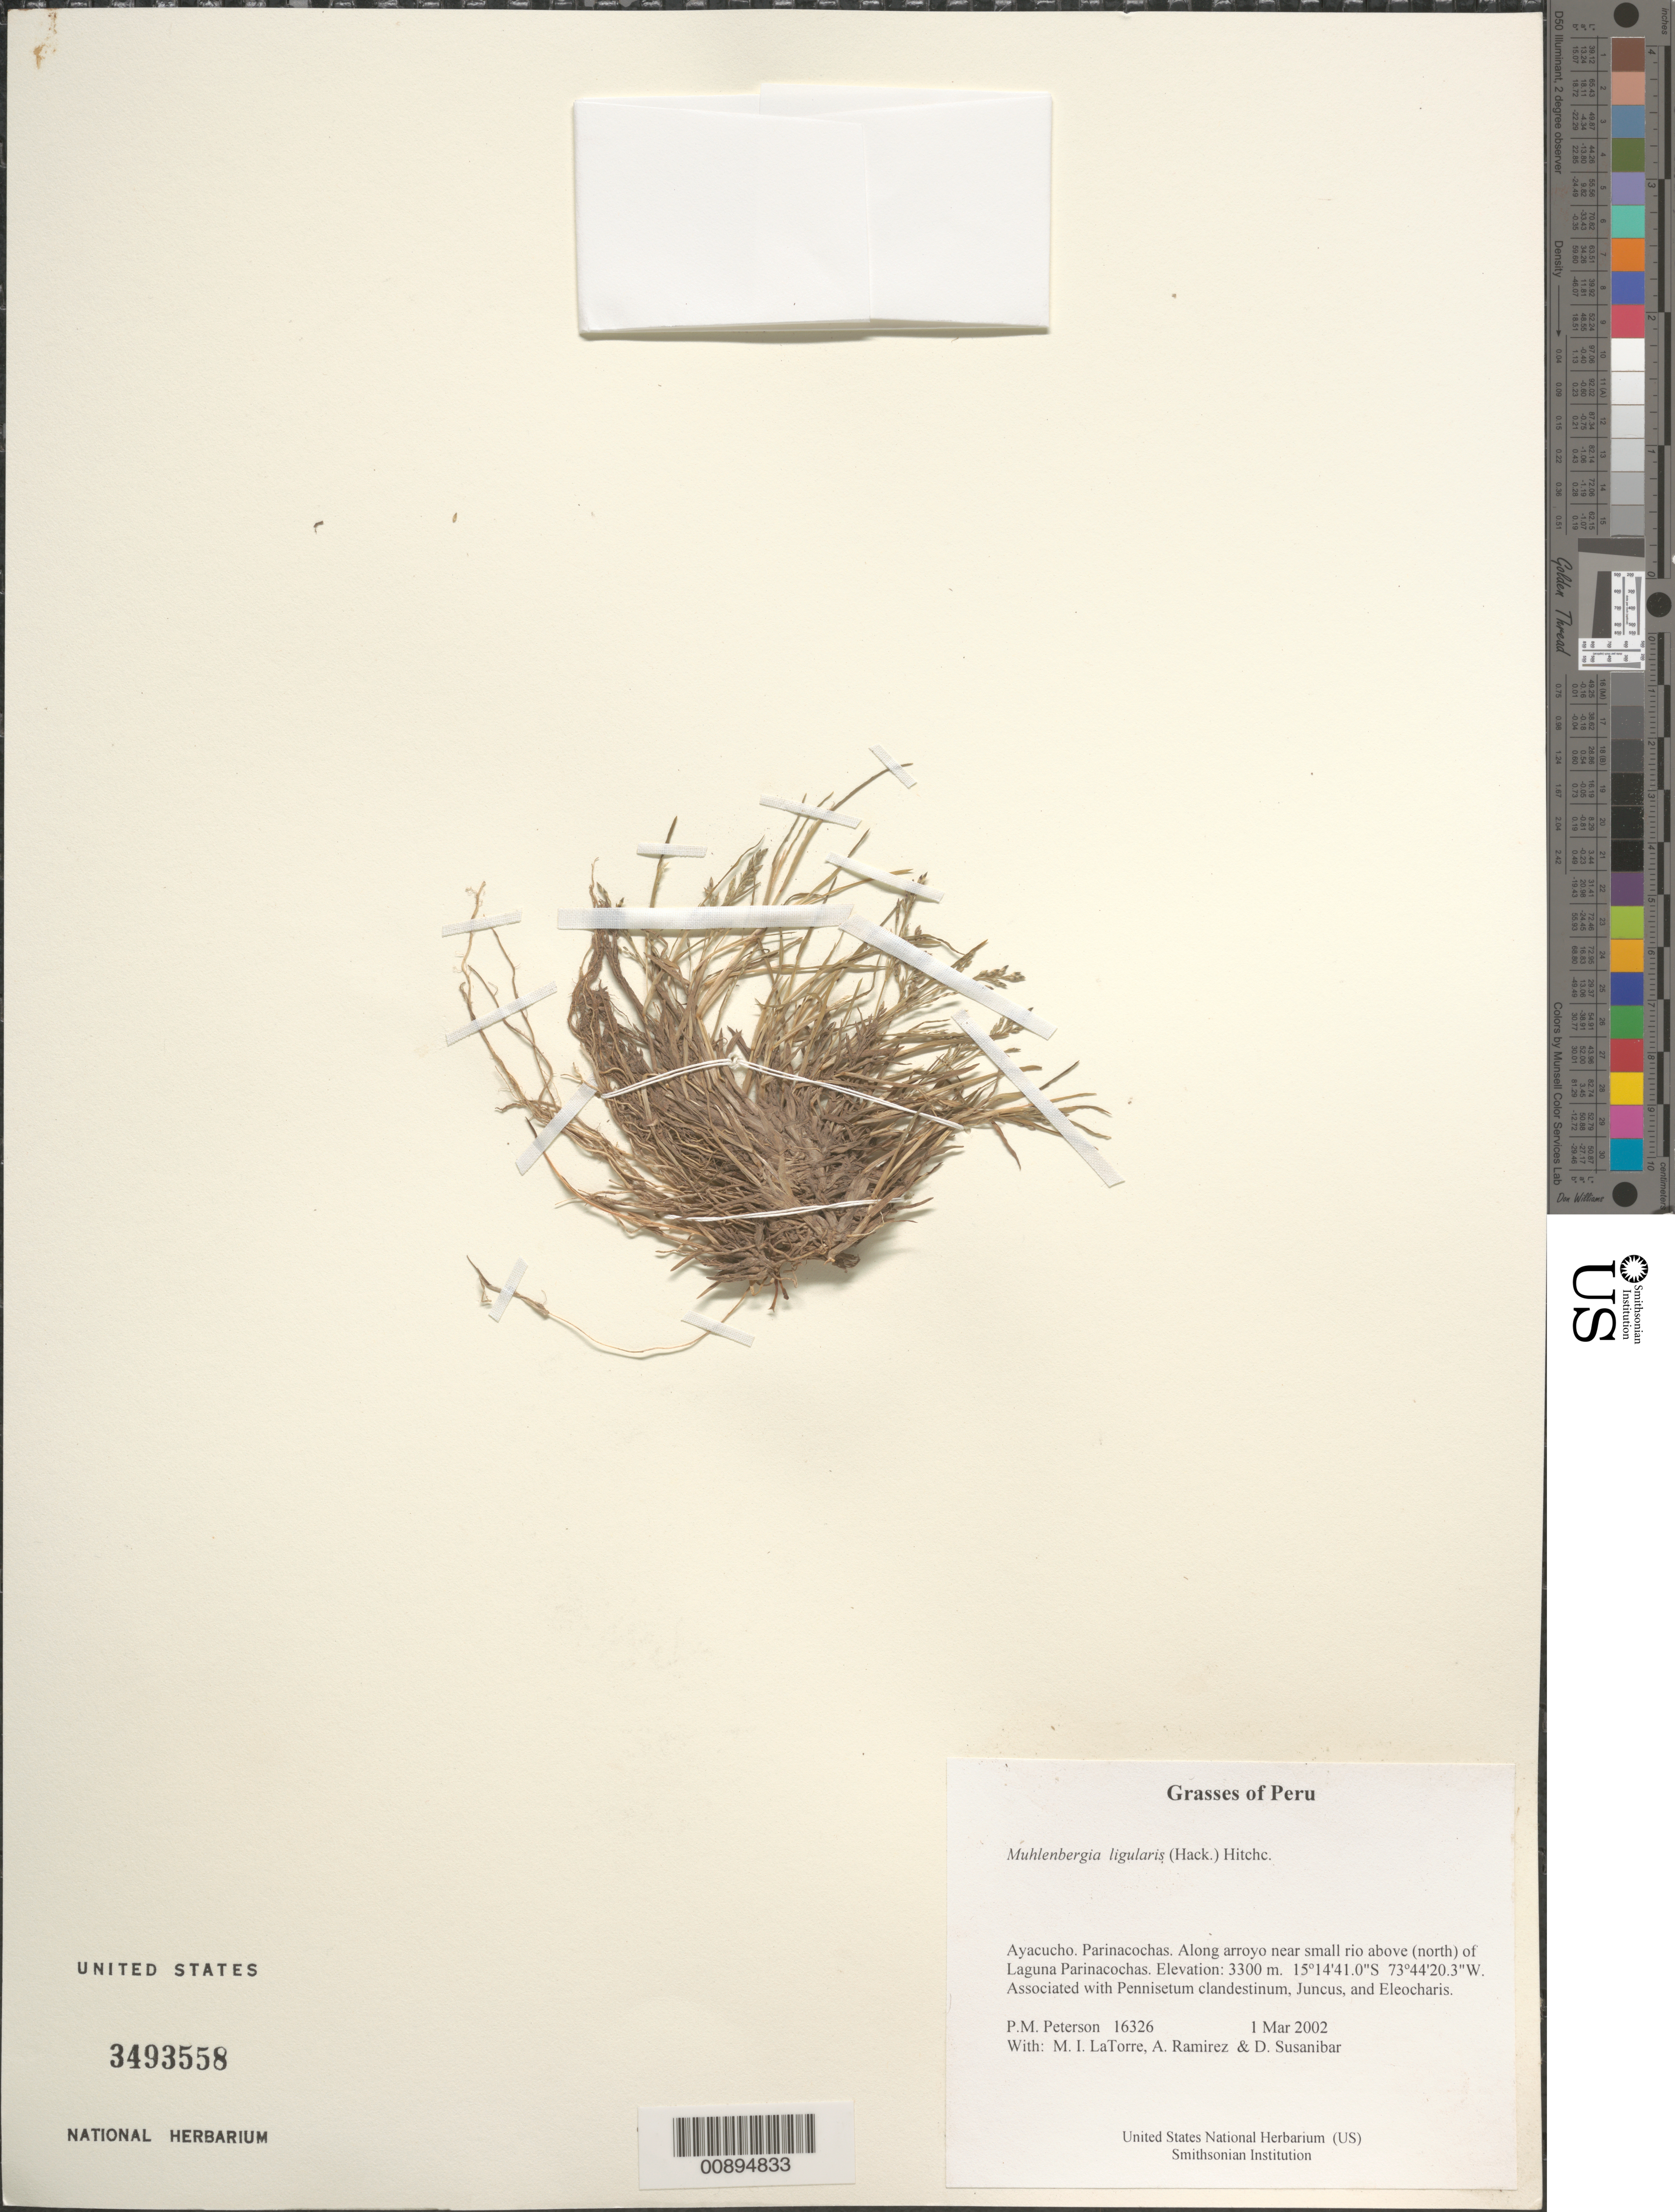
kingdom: Plantae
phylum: Tracheophyta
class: Liliopsida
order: Poales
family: Poaceae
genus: Muhlenbergia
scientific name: Muhlenbergia ligularis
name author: (Hack.) Hitchc.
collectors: P. M. Peterson, M. I. La Torre, A. Ramírez & D. Susanibar Cruz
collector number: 16326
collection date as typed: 01 Mar 2002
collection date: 2002-03-01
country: Peru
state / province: Ayacucho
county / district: Parinacochas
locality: Along arroyo near small rio above (north) of Laguna Parinacochas.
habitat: Associated with ~Pennisetum clandestinum, Juncus, and Eleocharis~.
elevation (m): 3300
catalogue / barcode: US 3493558